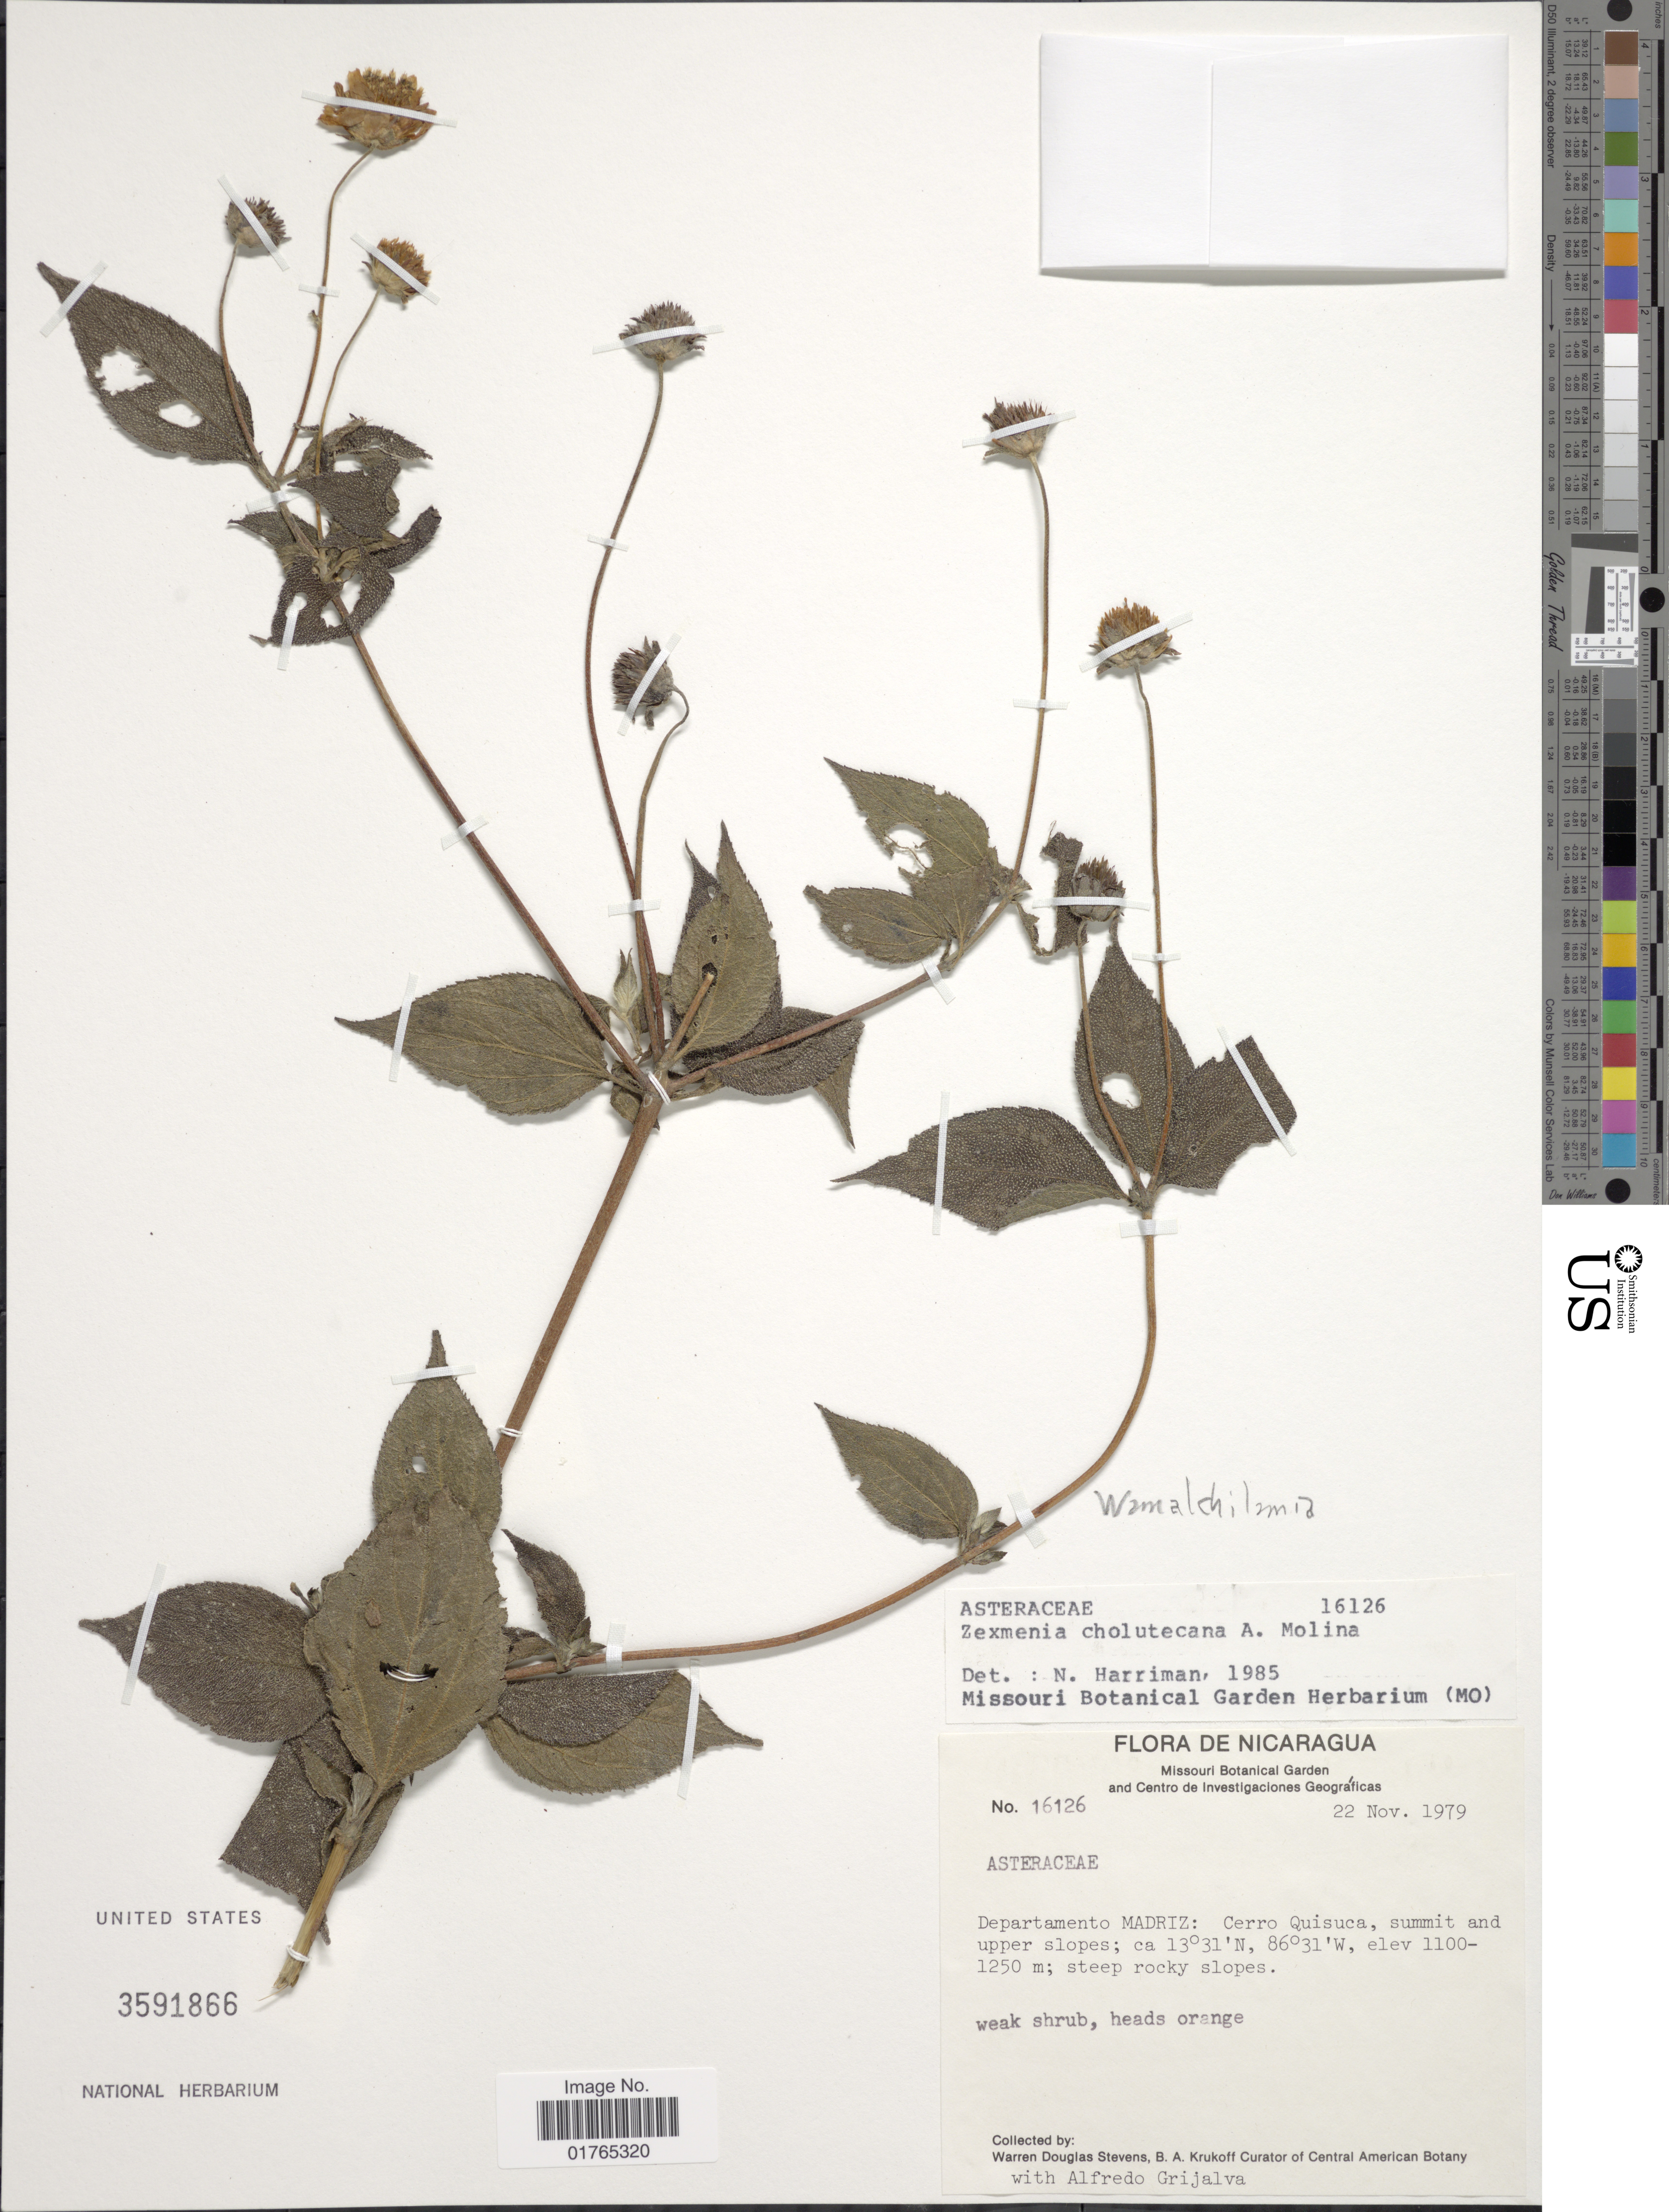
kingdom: Plantae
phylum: Tracheophyta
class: Magnoliopsida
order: Asterales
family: Asteraceae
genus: Wamalchitamia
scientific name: Wamalchitamia sp.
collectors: W. D. Stevens, B. A. Krukoff & A. Grijalva P.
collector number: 16126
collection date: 1979-11-22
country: Nicaragua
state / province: Madriz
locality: Cerro Quisuca, summit and upper slopes; steep rocky slopes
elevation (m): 1100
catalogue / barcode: US 3591866